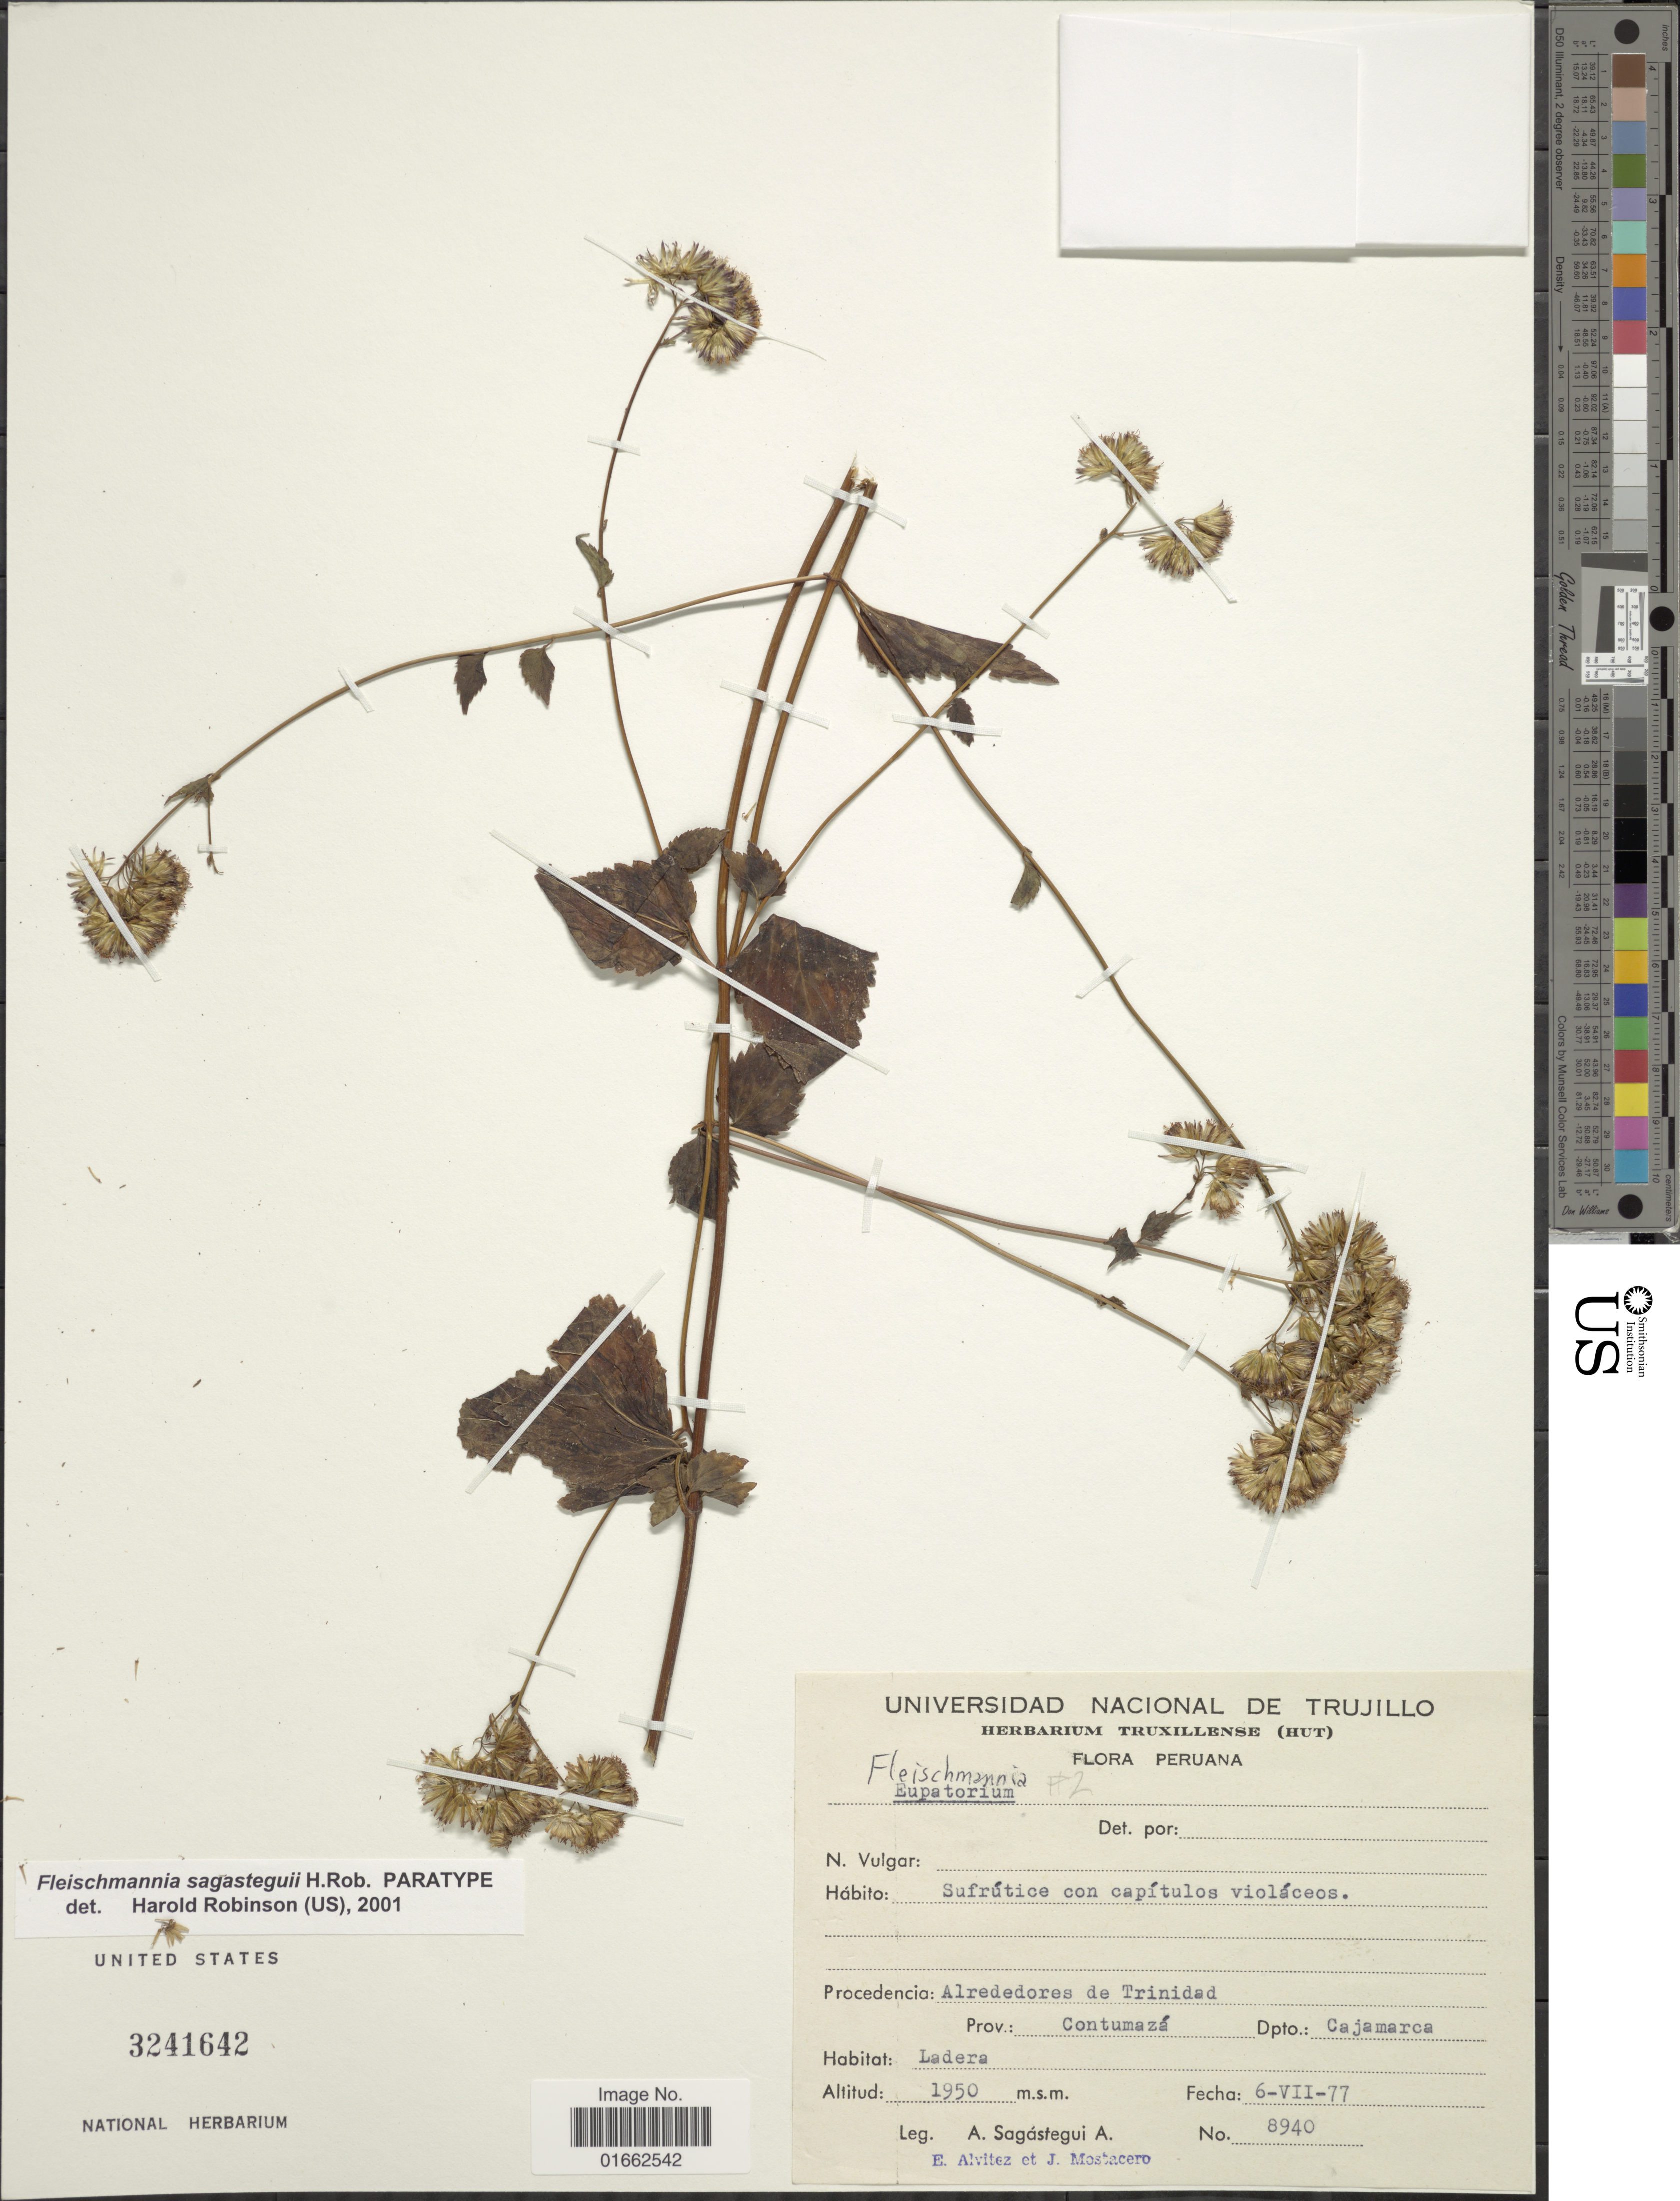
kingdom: Plantae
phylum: Tracheophyta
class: Magnoliopsida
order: Asterales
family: Asteraceae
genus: Fleischmannia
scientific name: Fleischmannia sagasteguii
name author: H. Rob.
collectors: A. Sagástegui A., E. Alvitez I. & J. Mostacero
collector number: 8940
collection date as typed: Transcribed d/m/y: 6/7/77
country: Peru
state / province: Cajamarca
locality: Alrededores de Trinidad. Prov.: Contumazá. Dpto.: Cajamarca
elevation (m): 1950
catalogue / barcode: US 3241642